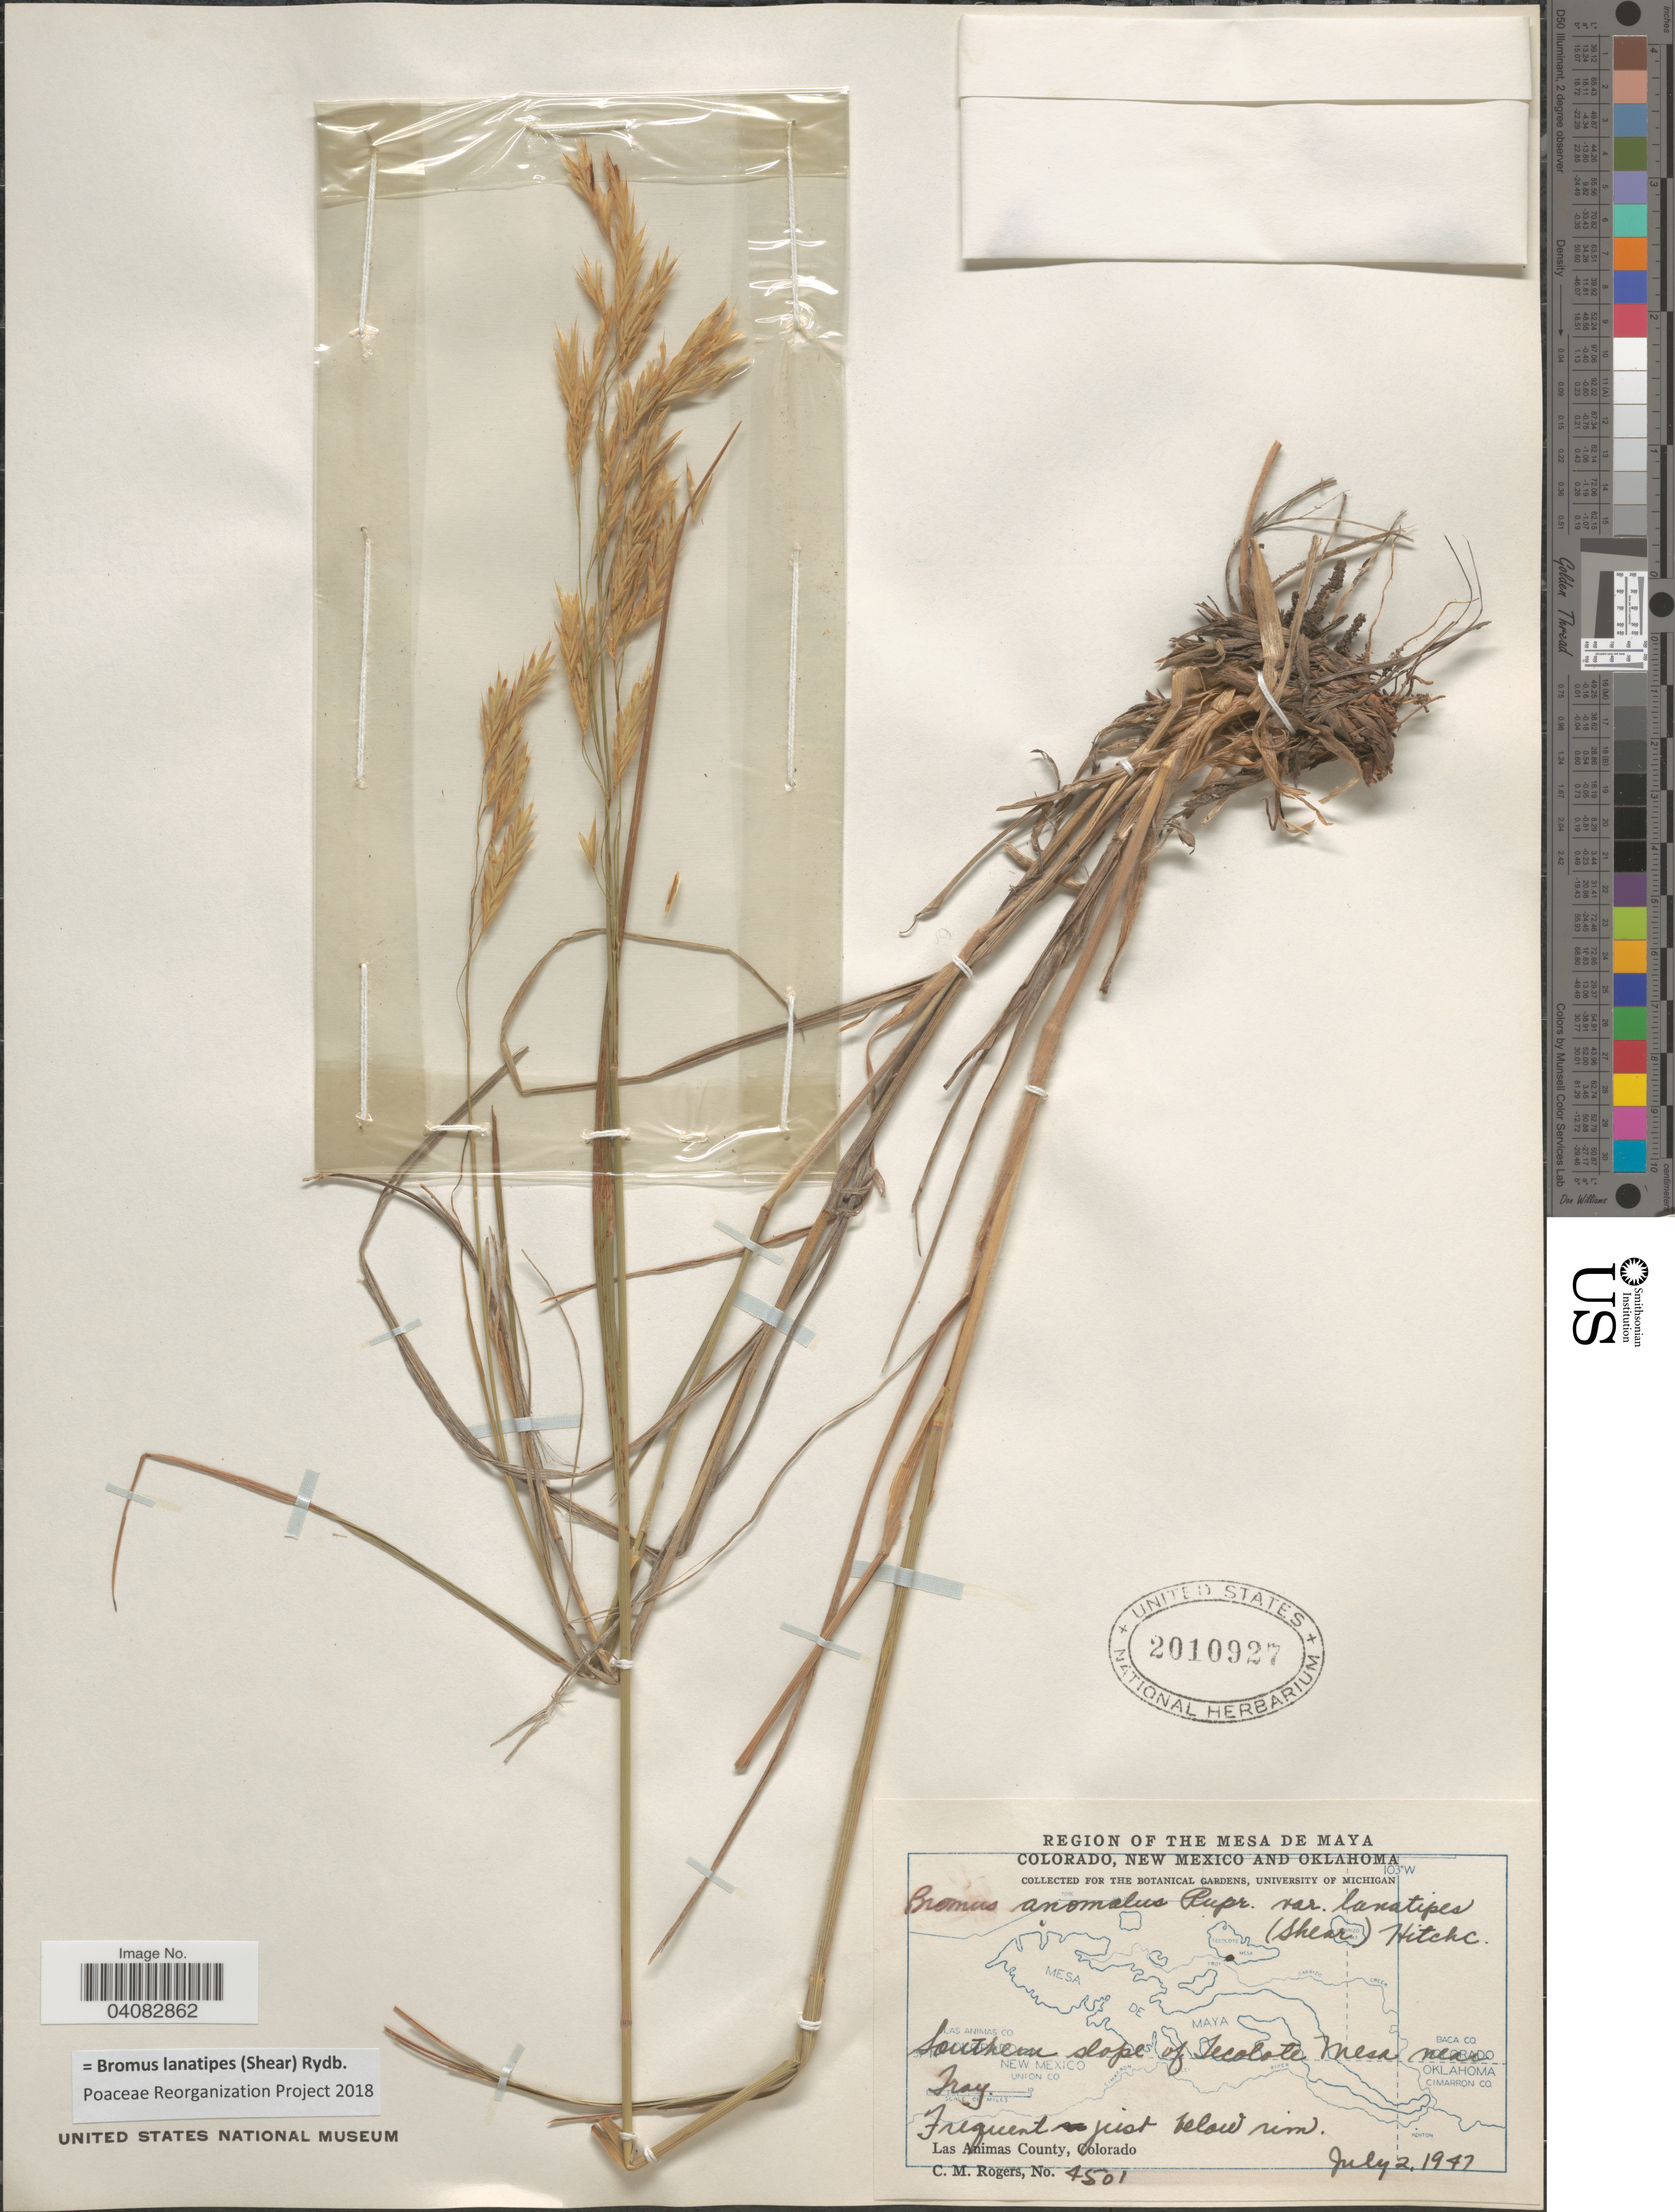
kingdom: Plantae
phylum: Tracheophyta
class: Liliopsida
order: Poales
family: Poaceae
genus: Bromus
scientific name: Bromus lanatipes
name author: (Shear) Rydb.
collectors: C. M. Rogers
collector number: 4501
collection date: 1947-07-02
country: United States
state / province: Colorado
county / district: Las Animas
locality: Southern slope of Tecolote Mesa near Troy, Las Animas County.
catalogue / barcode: US 2010927